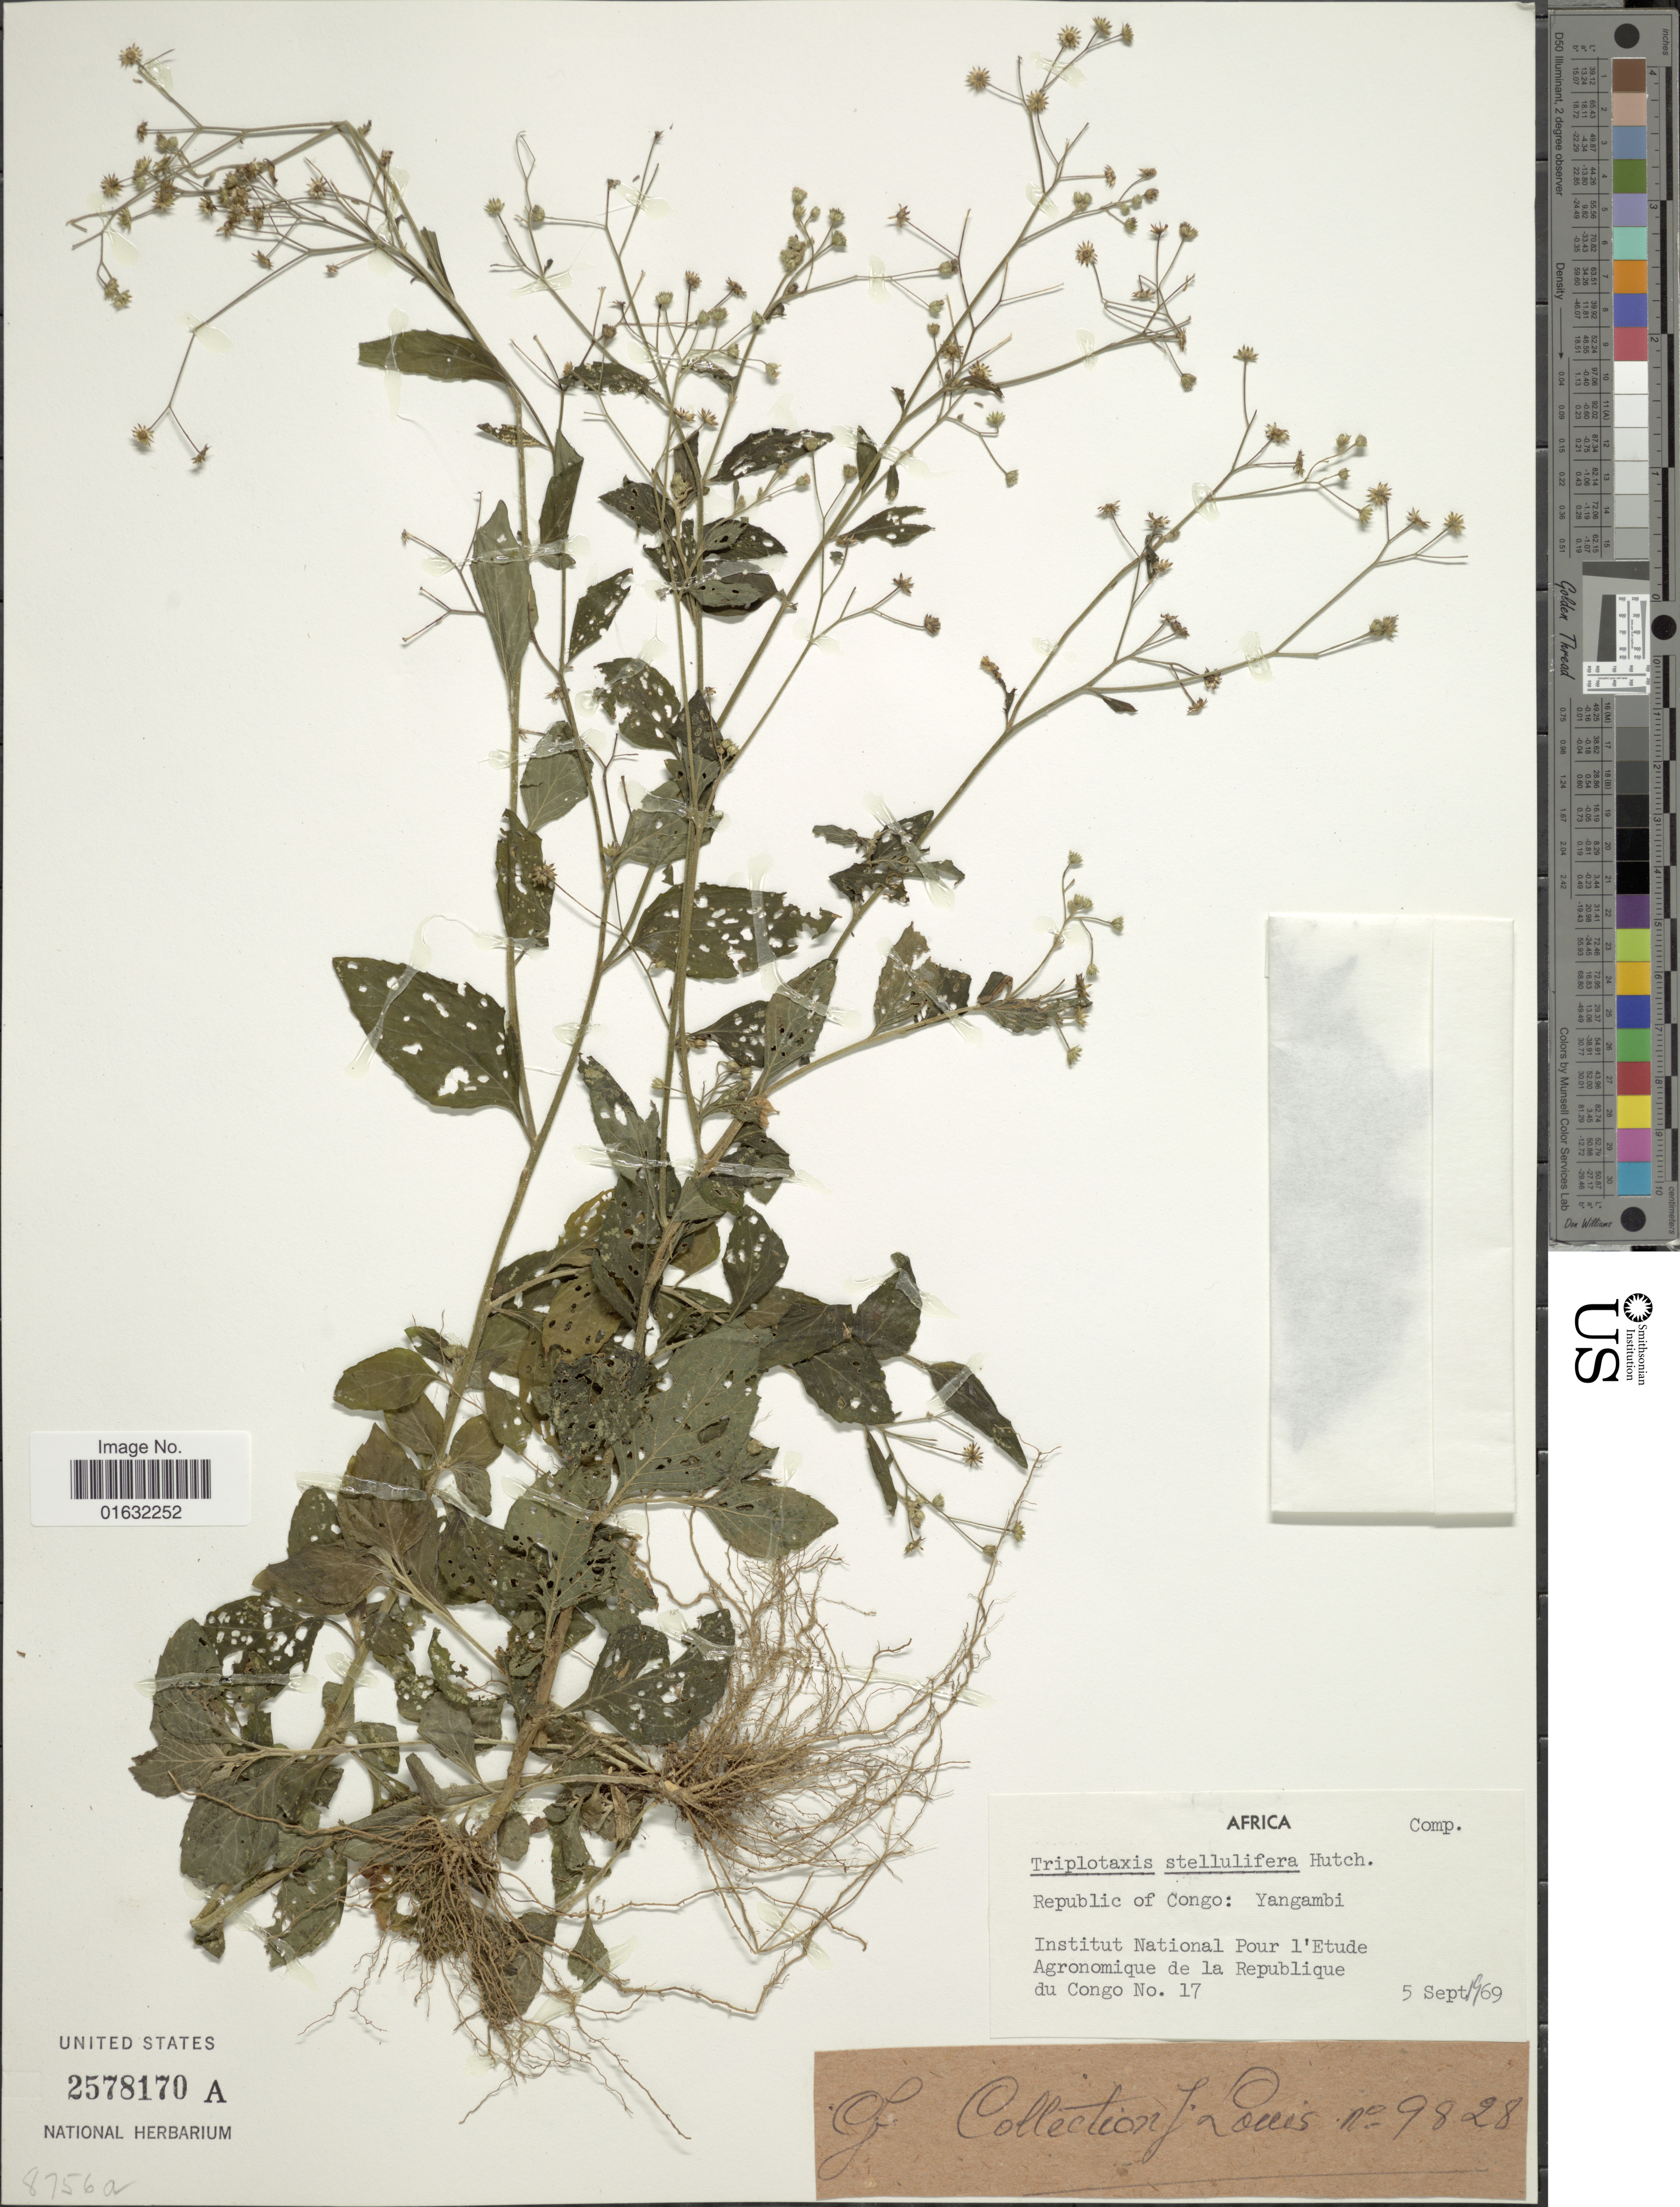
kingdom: Plantae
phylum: Tracheophyta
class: Magnoliopsida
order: Asterales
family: Asteraceae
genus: Cyanthillium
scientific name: Cyanthillium stelluliferum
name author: (Benth.) H. Rob.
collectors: Institut National pour l'Etude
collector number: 17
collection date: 1969-09-05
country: Congo, Republic of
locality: Yangambi, Agronomique de la Republique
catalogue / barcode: US 2578170A